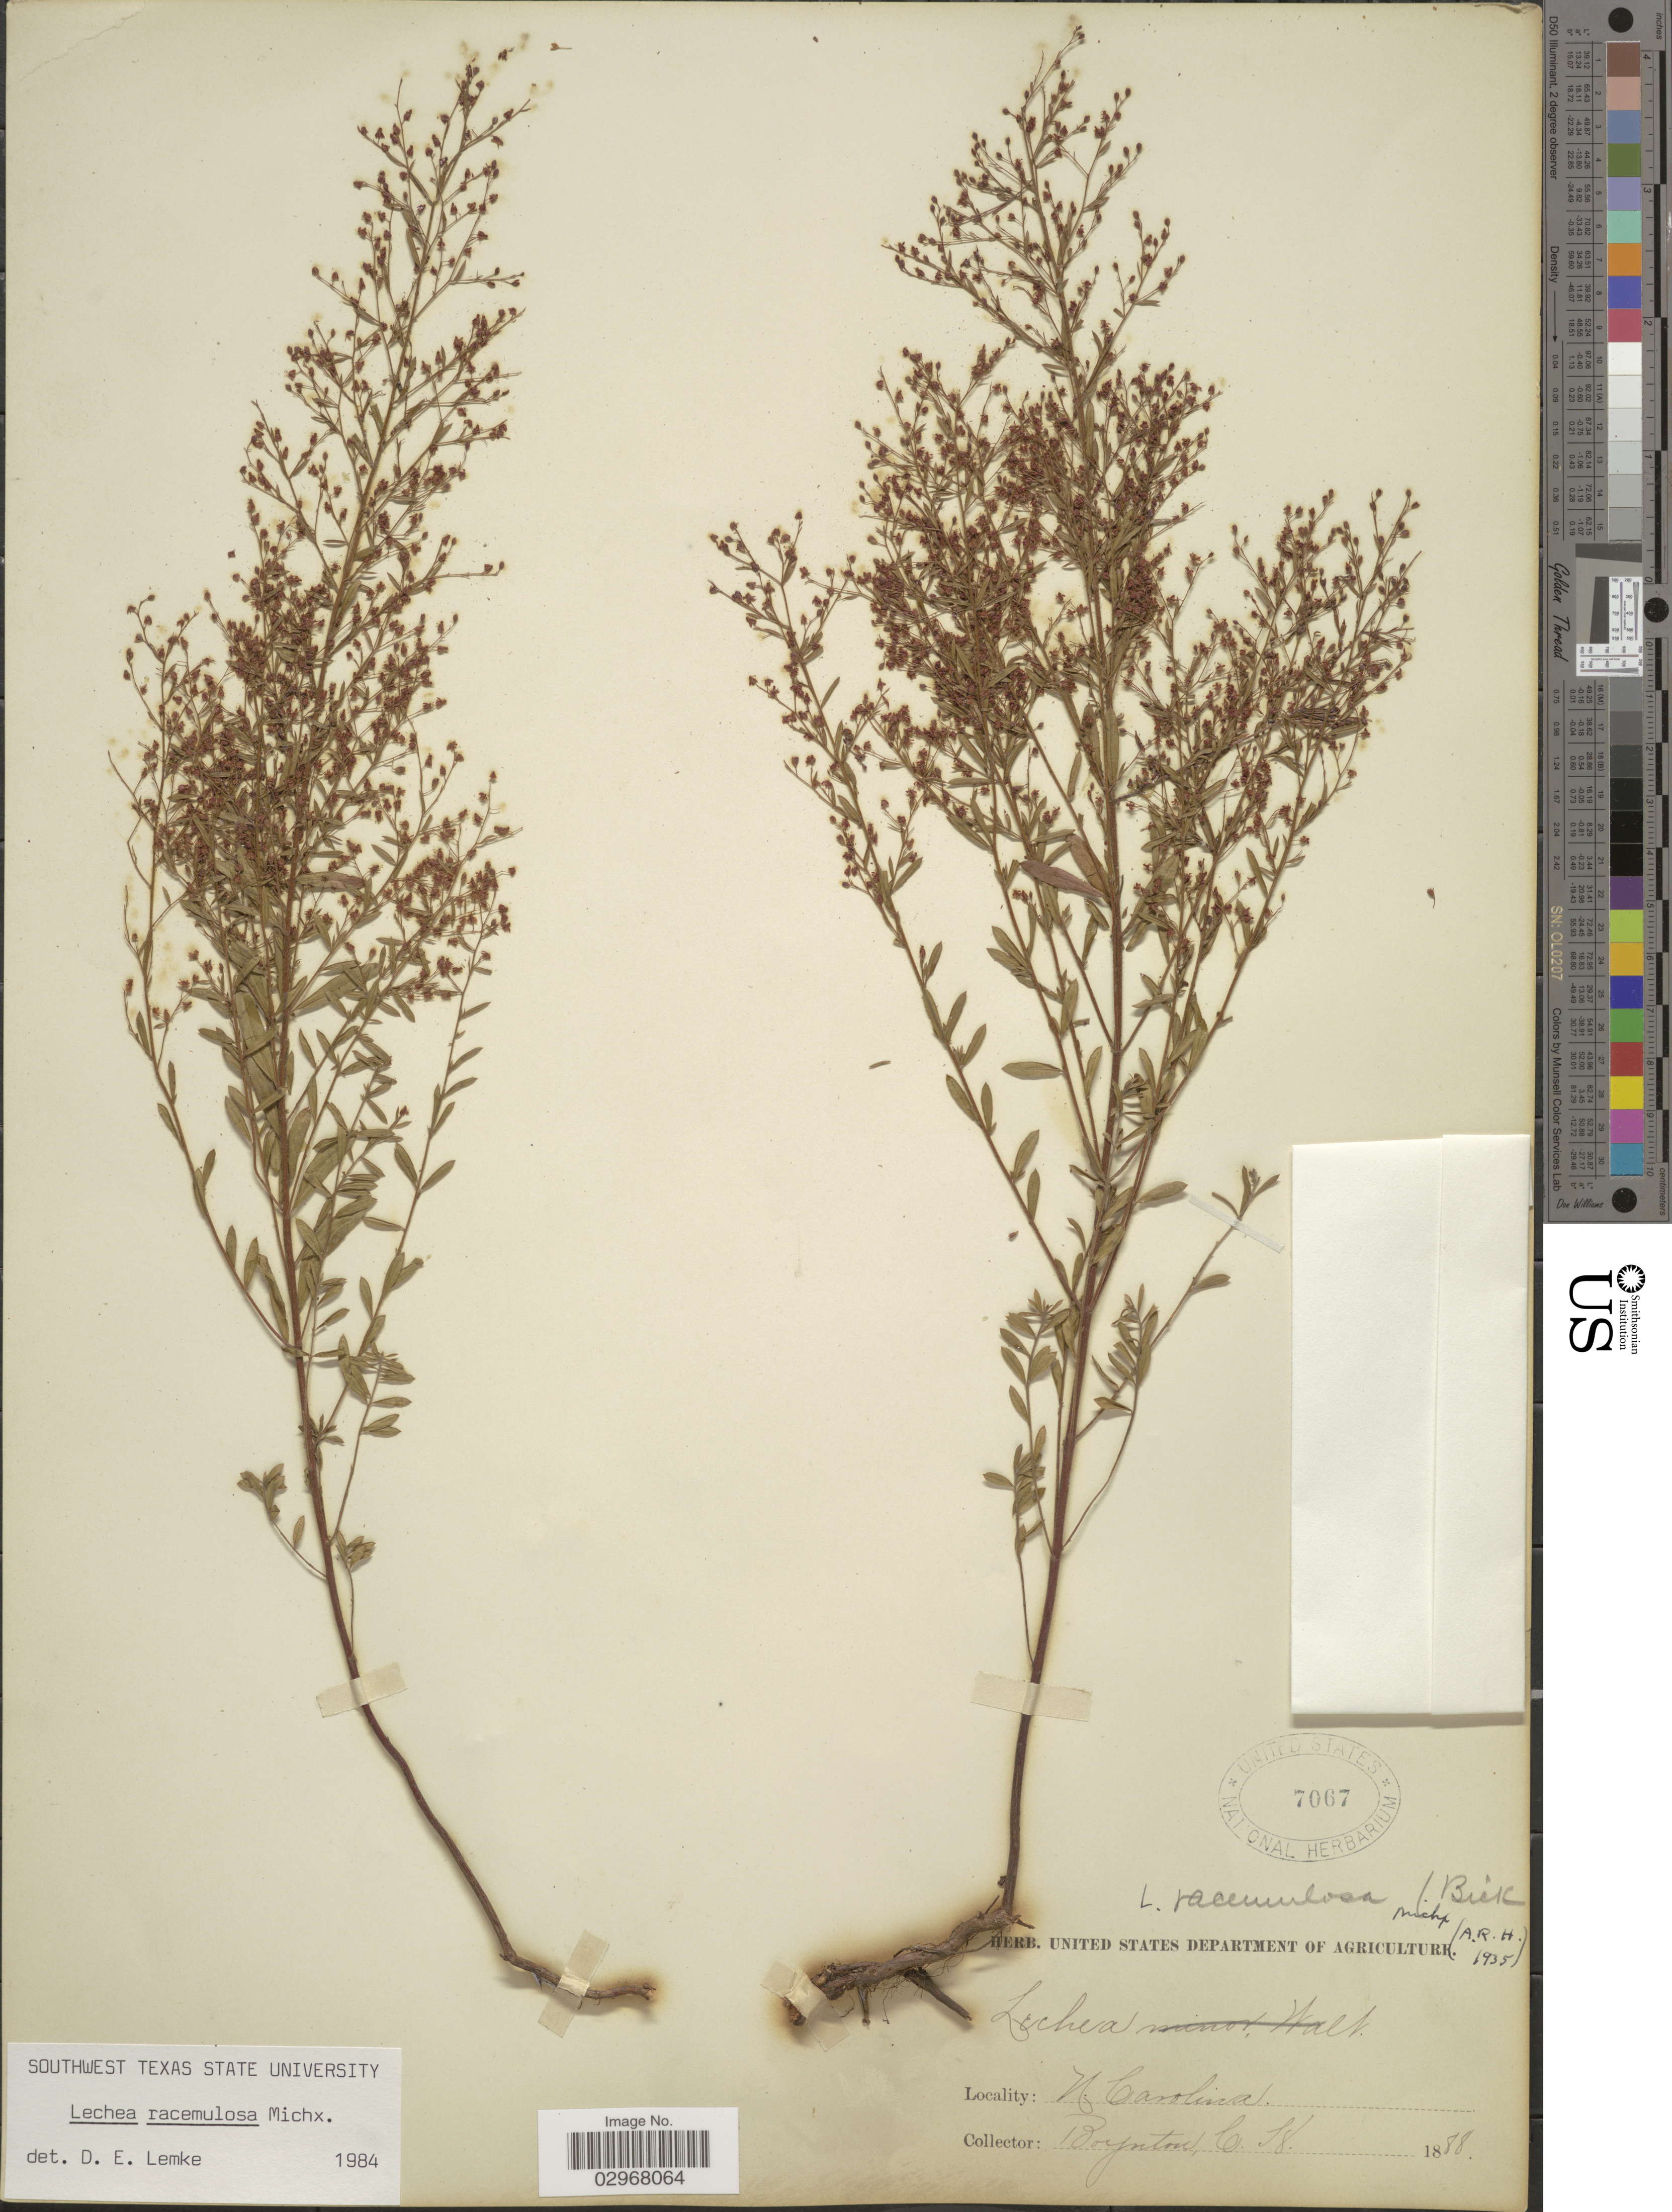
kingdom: Plantae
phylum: Tracheophyta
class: Magnoliopsida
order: Malvales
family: Cistaceae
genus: Lechea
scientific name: Lechea racemulosa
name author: Michx.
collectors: C. Boynton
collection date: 1888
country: United States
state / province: North Carolina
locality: N. Carolina.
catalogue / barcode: US 7067